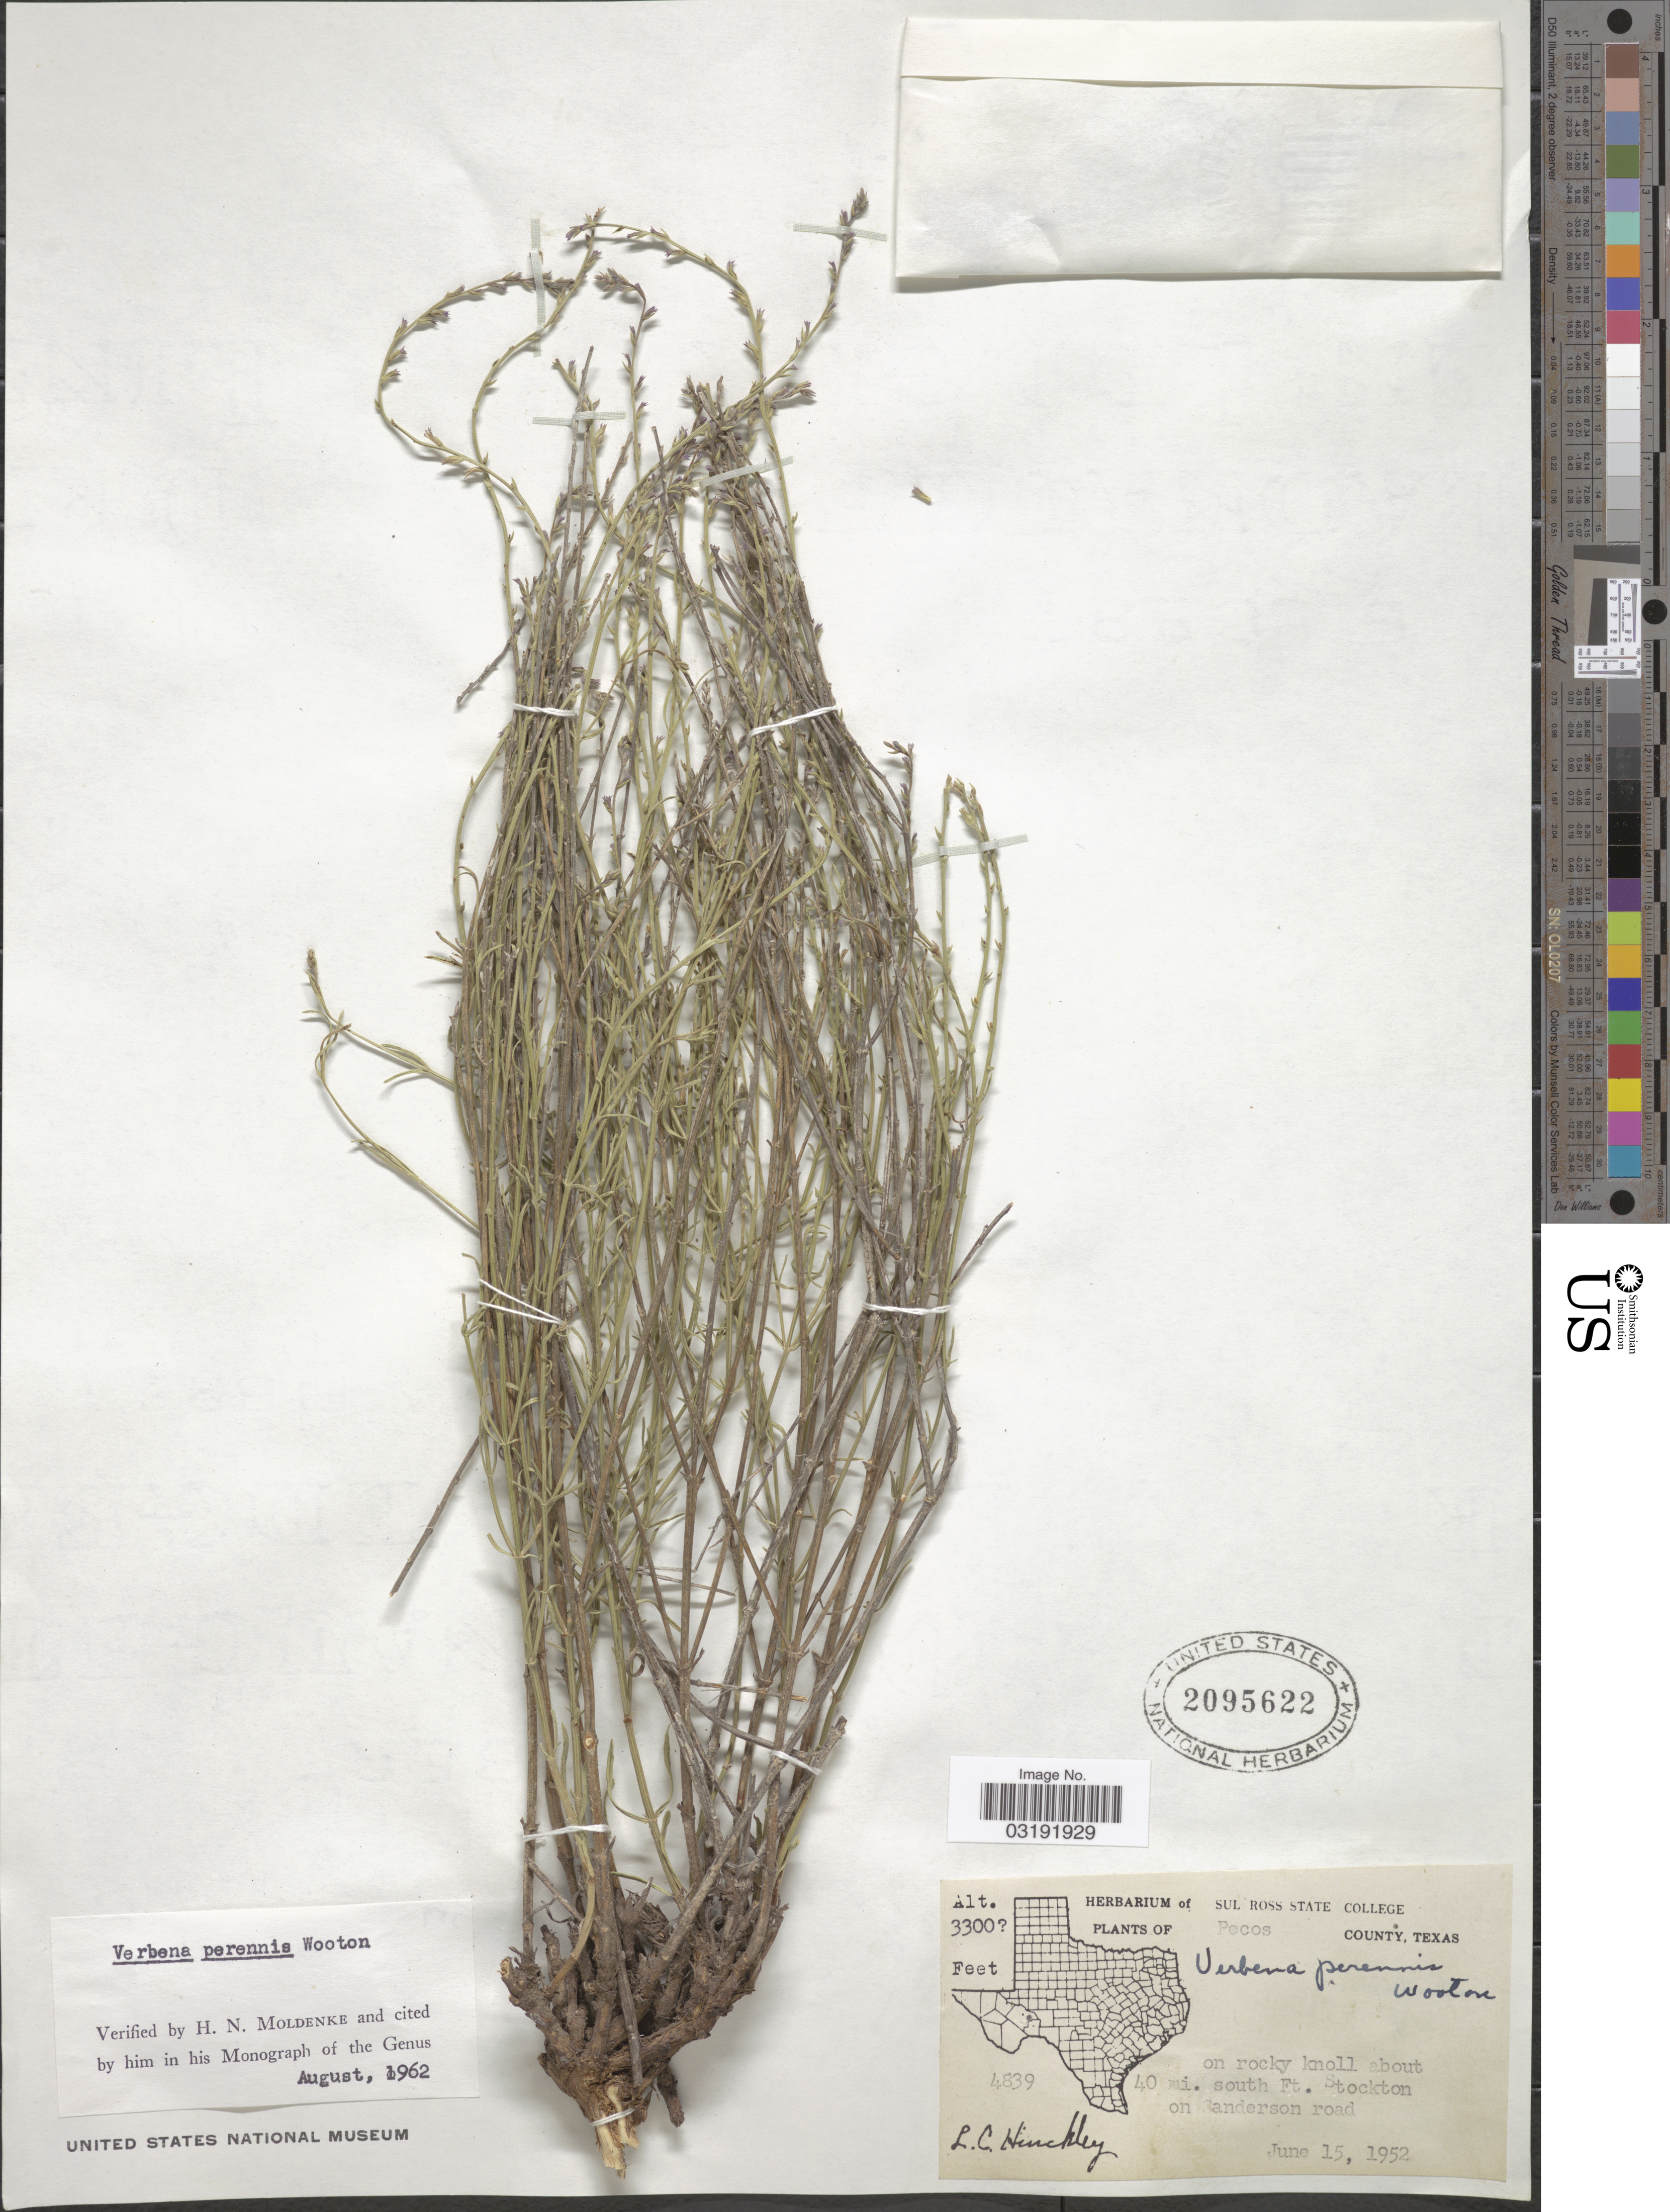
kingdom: Plantae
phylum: Tracheophyta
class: Magnoliopsida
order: Lamiales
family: Verbenaceae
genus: Verbena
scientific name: Verbena perennis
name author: Wooton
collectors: L. Hinckley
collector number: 4839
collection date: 1952-06-15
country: United States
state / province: Texas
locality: Pecos County, on rocky knoll about 40 mi. south Ft. Stockton on Sanderson road.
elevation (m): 1006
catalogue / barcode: US 2095622